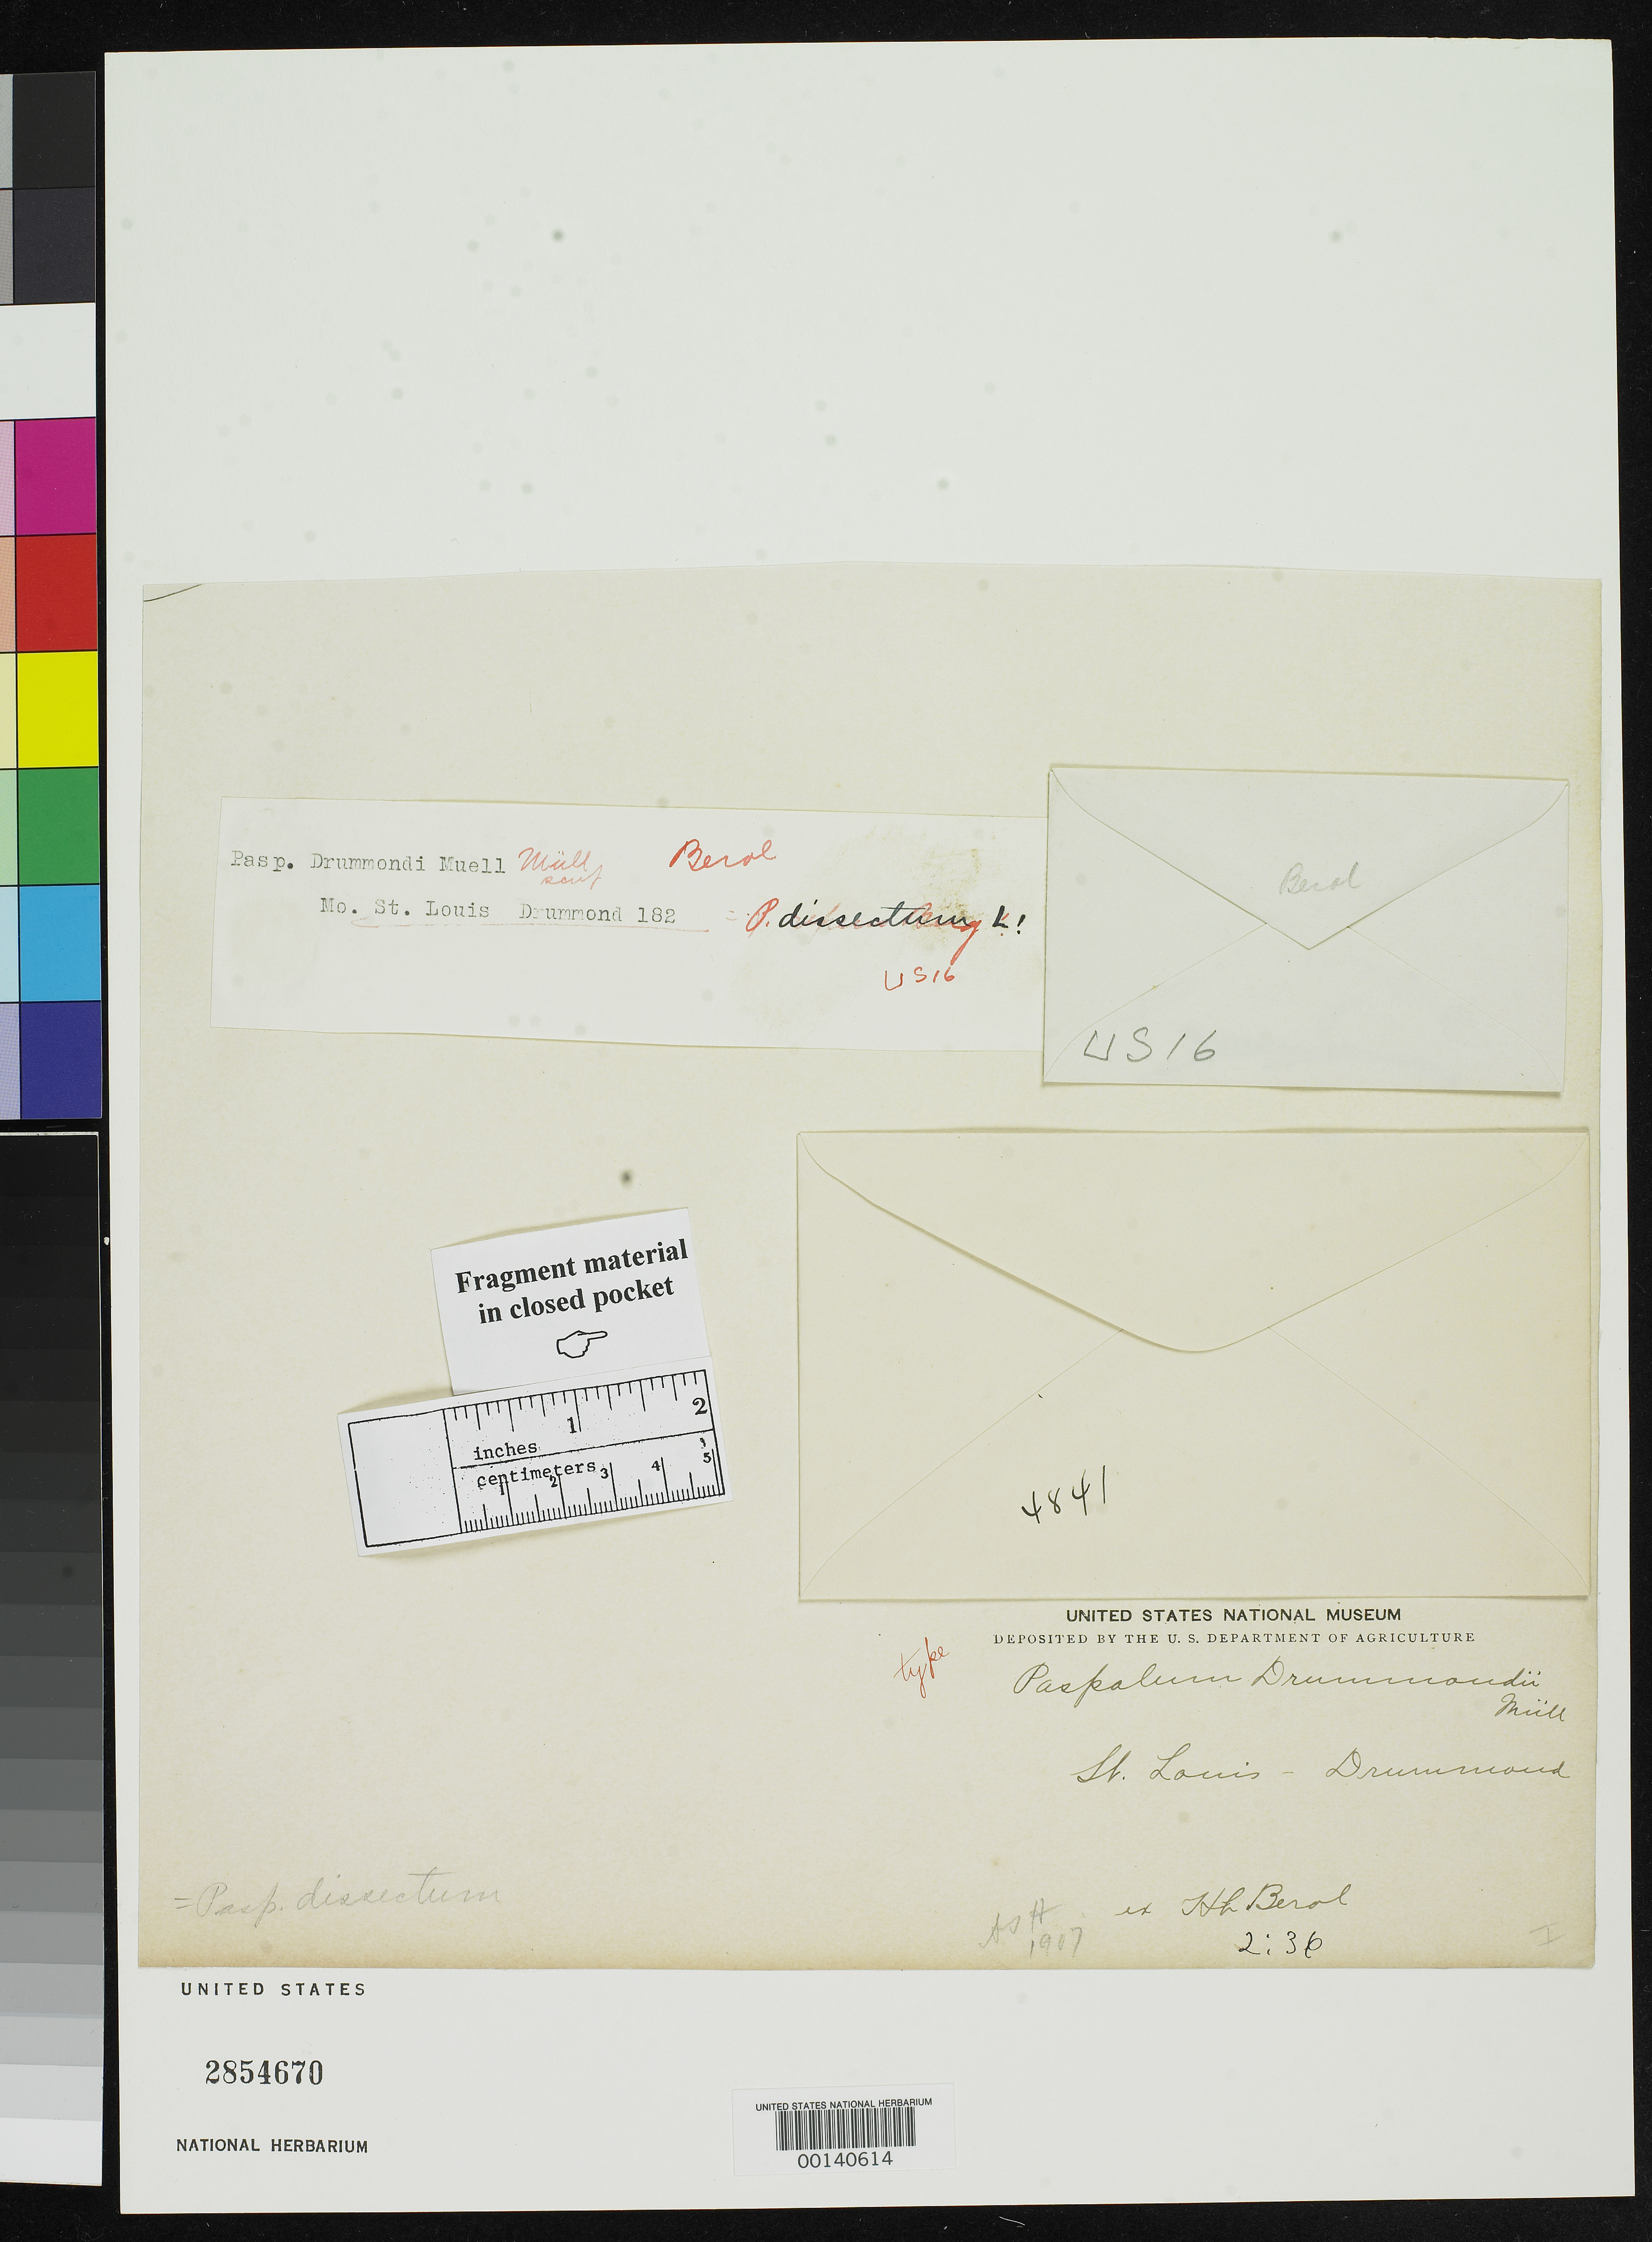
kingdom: Plantae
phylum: Tracheophyta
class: Liliopsida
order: Poales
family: Poaceae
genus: Paspalum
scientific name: Paspalum drummondii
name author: Müll. Hal.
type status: Type Fragment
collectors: T. Drummond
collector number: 182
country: United States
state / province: Missouri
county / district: Saint Louis City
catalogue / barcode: US 2854670